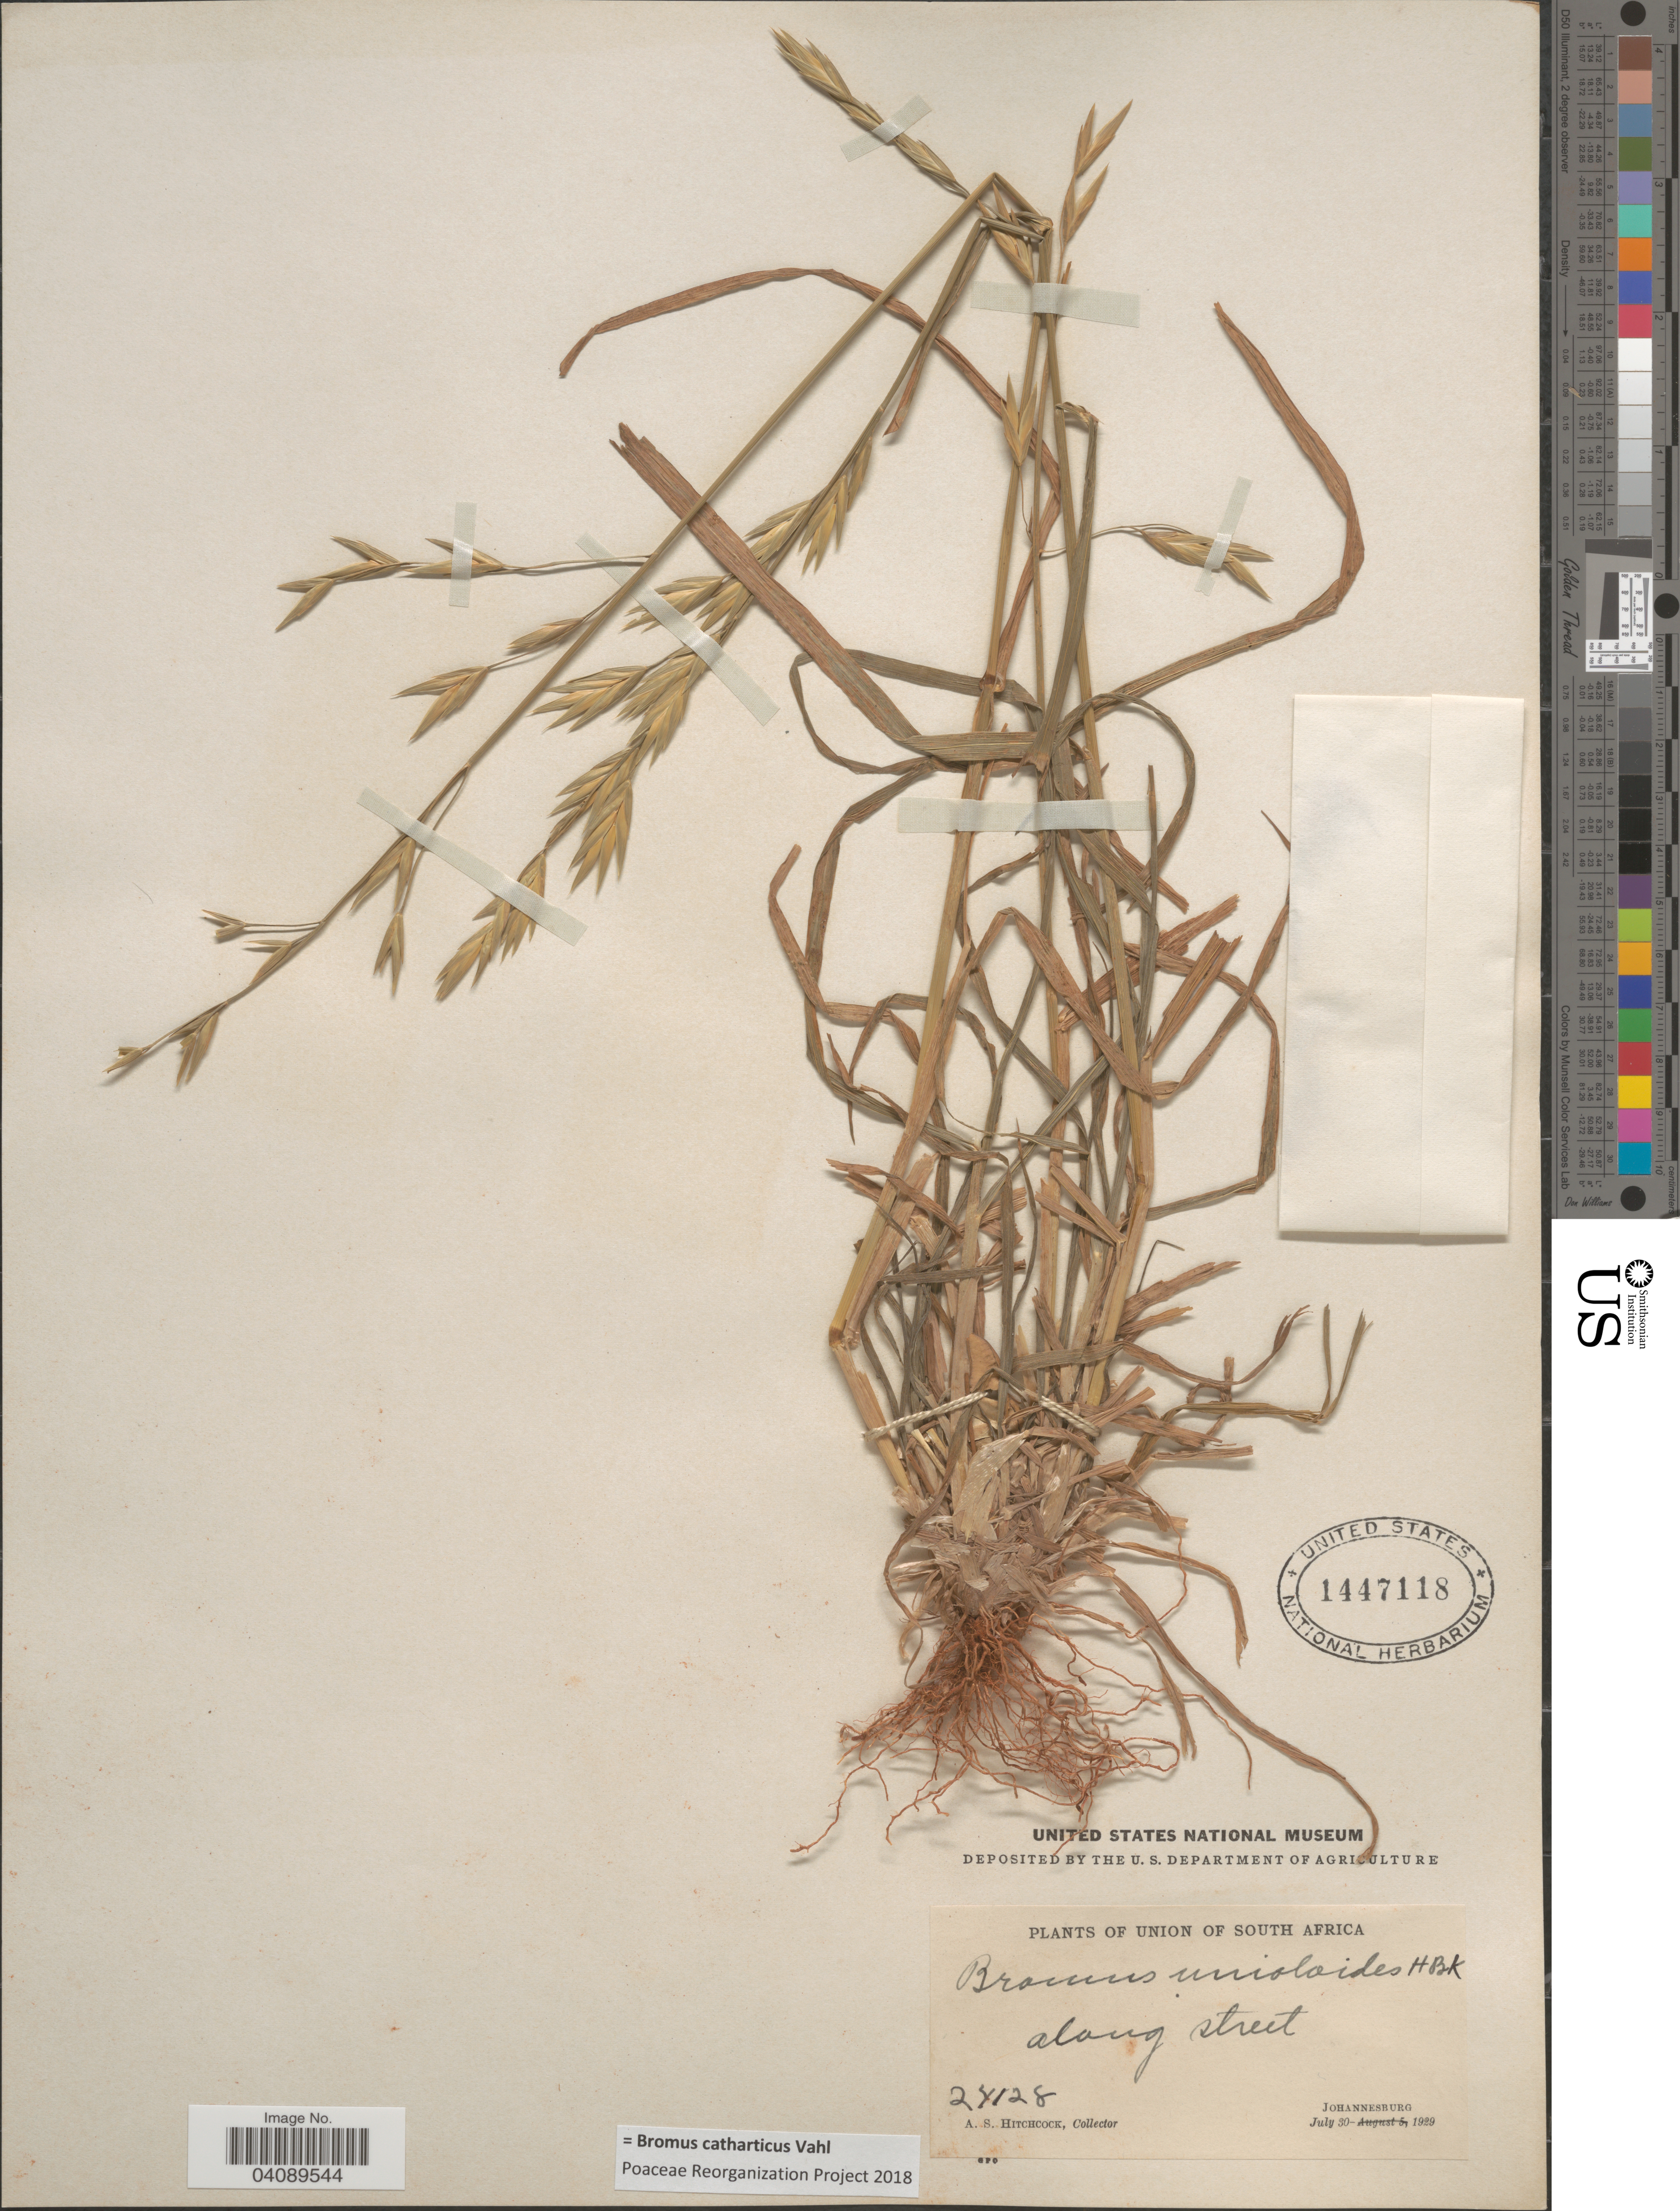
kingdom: Plantae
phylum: Tracheophyta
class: Liliopsida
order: Poales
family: Poaceae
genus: Bromus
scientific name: Bromus catharticus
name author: Vahl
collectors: A. S. Hitchcock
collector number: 24128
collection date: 1929-07-30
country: South Africa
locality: Union of South Africa. Along street. Johannesburg.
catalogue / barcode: US 1447118